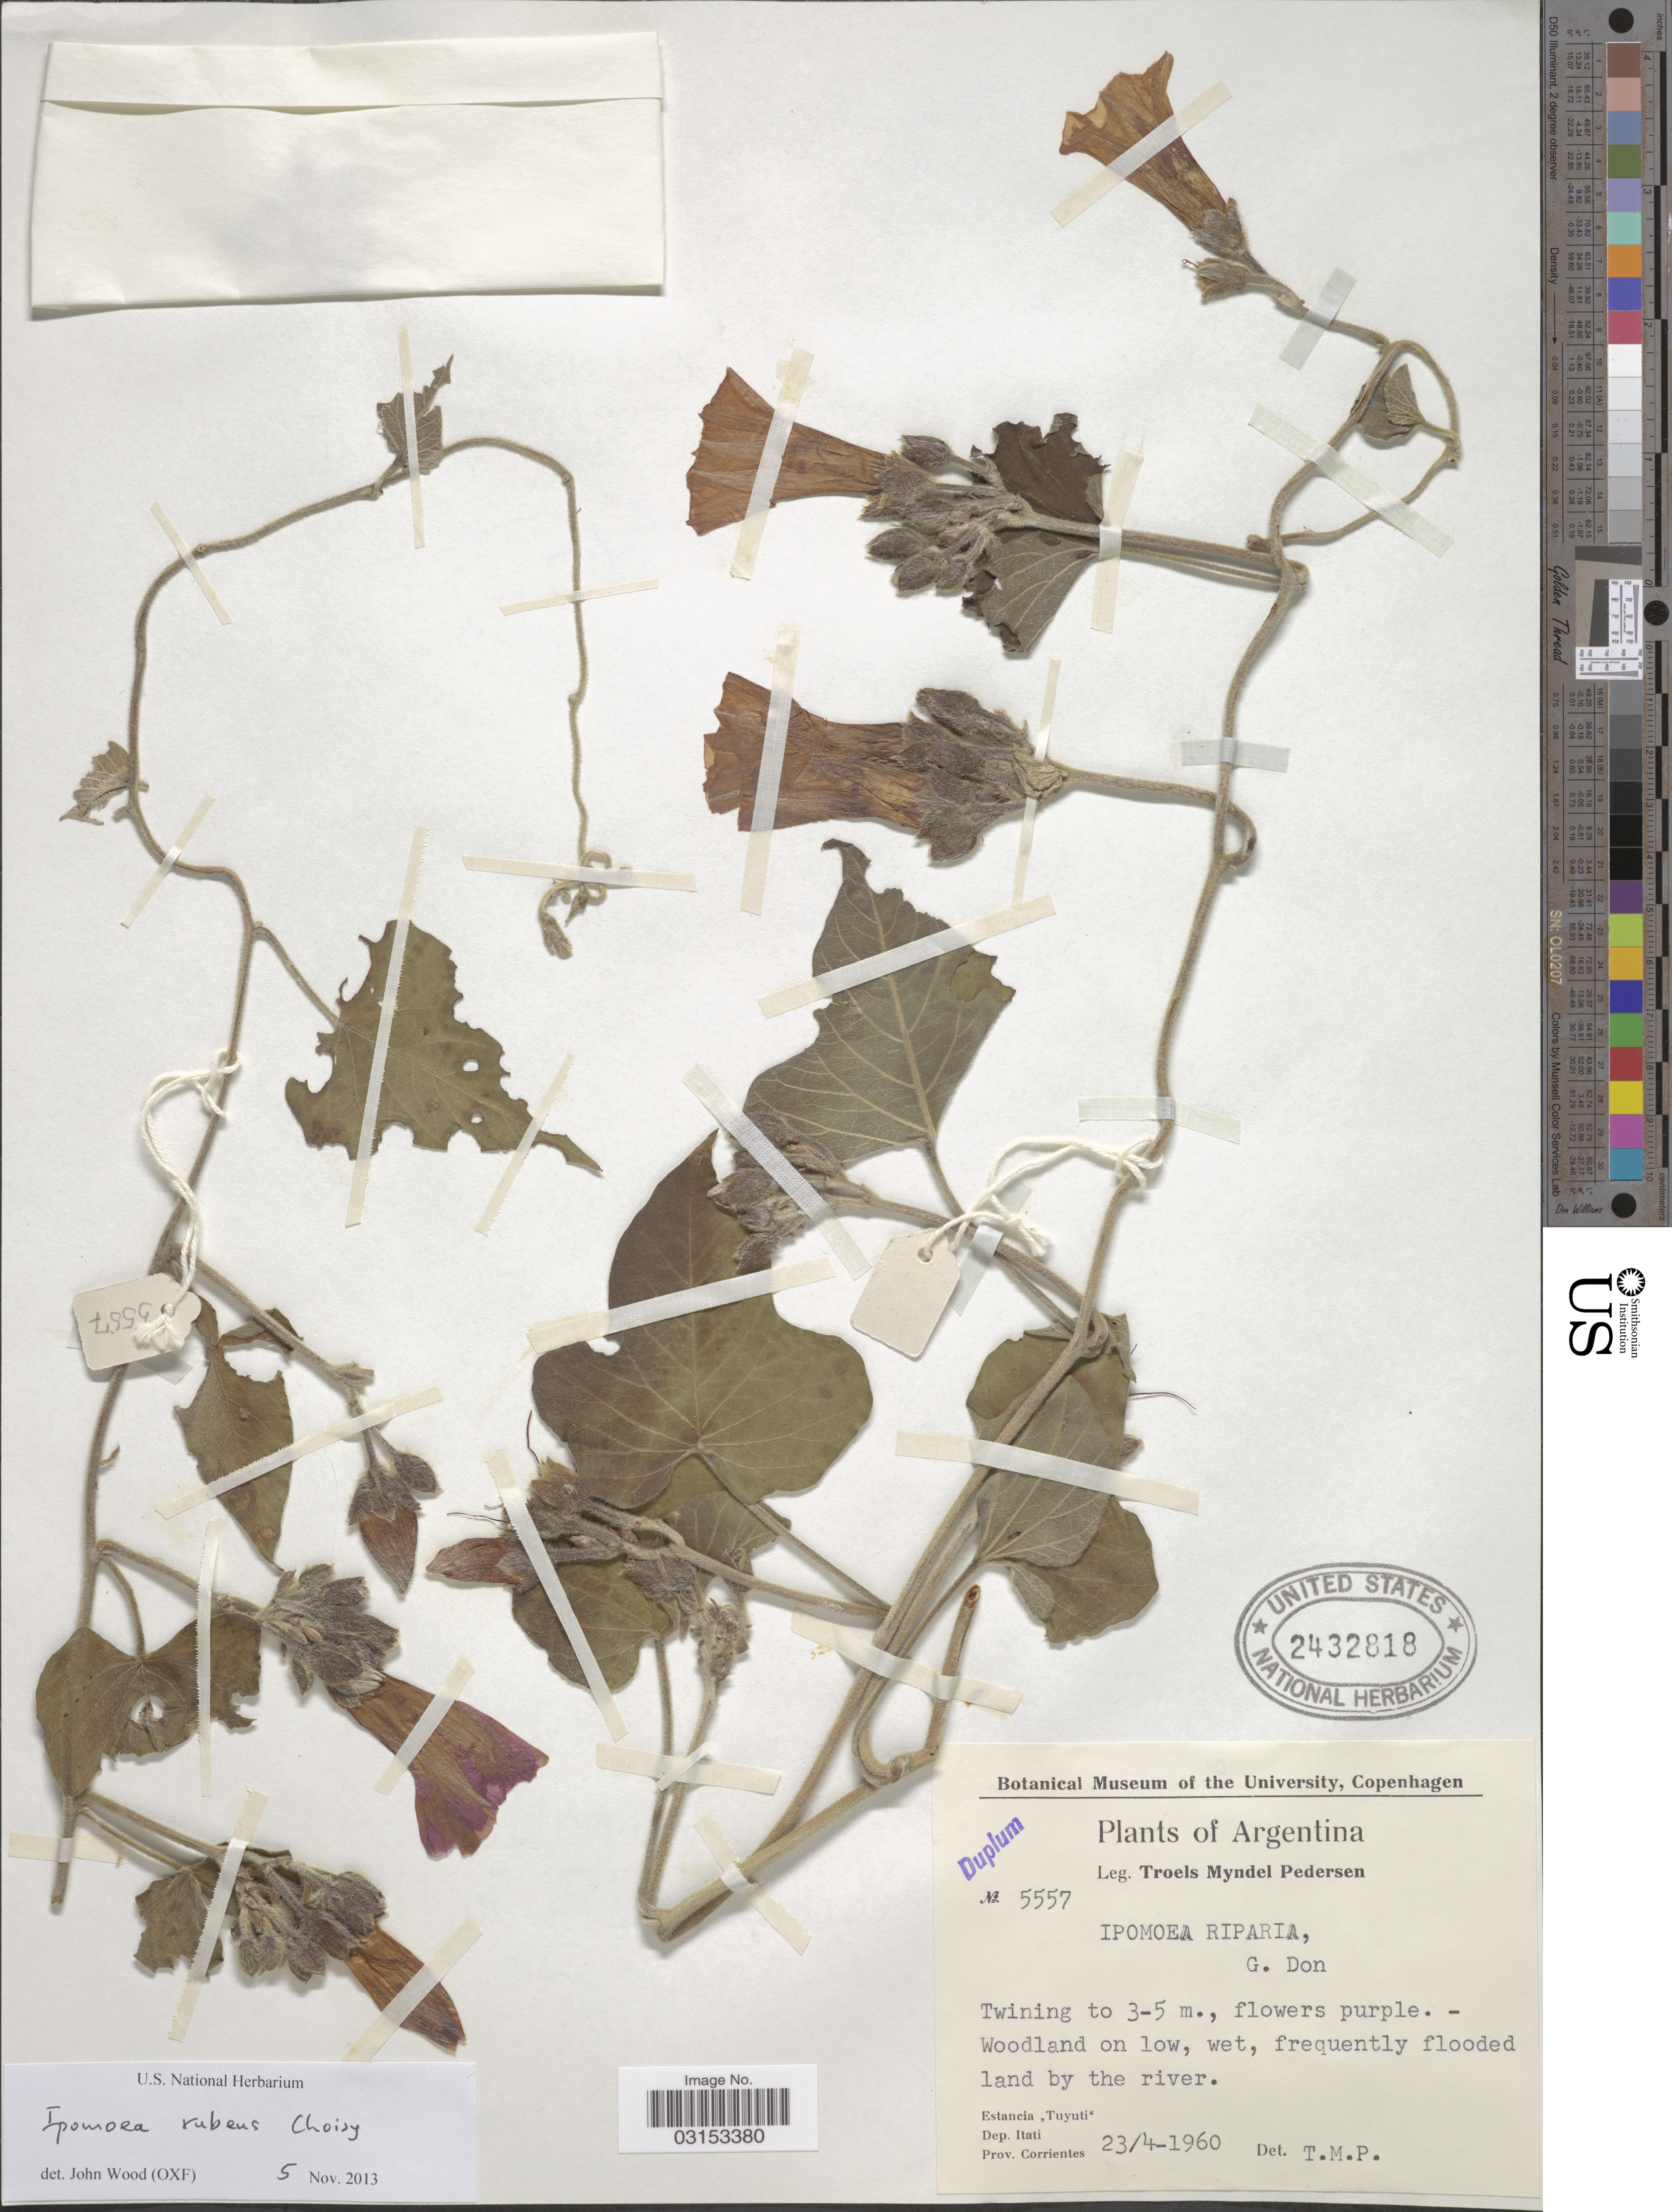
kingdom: Plantae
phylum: Tracheophyta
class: Magnoliopsida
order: Solanales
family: Convolvulaceae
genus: Ipomoea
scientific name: Ipomoea rubens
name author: Choisy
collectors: T. Pederson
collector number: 5557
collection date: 1960-04-23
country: Argentina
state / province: Corrientes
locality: Estancia "Tuyutí". Dep. Itatí.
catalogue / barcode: US 2432818